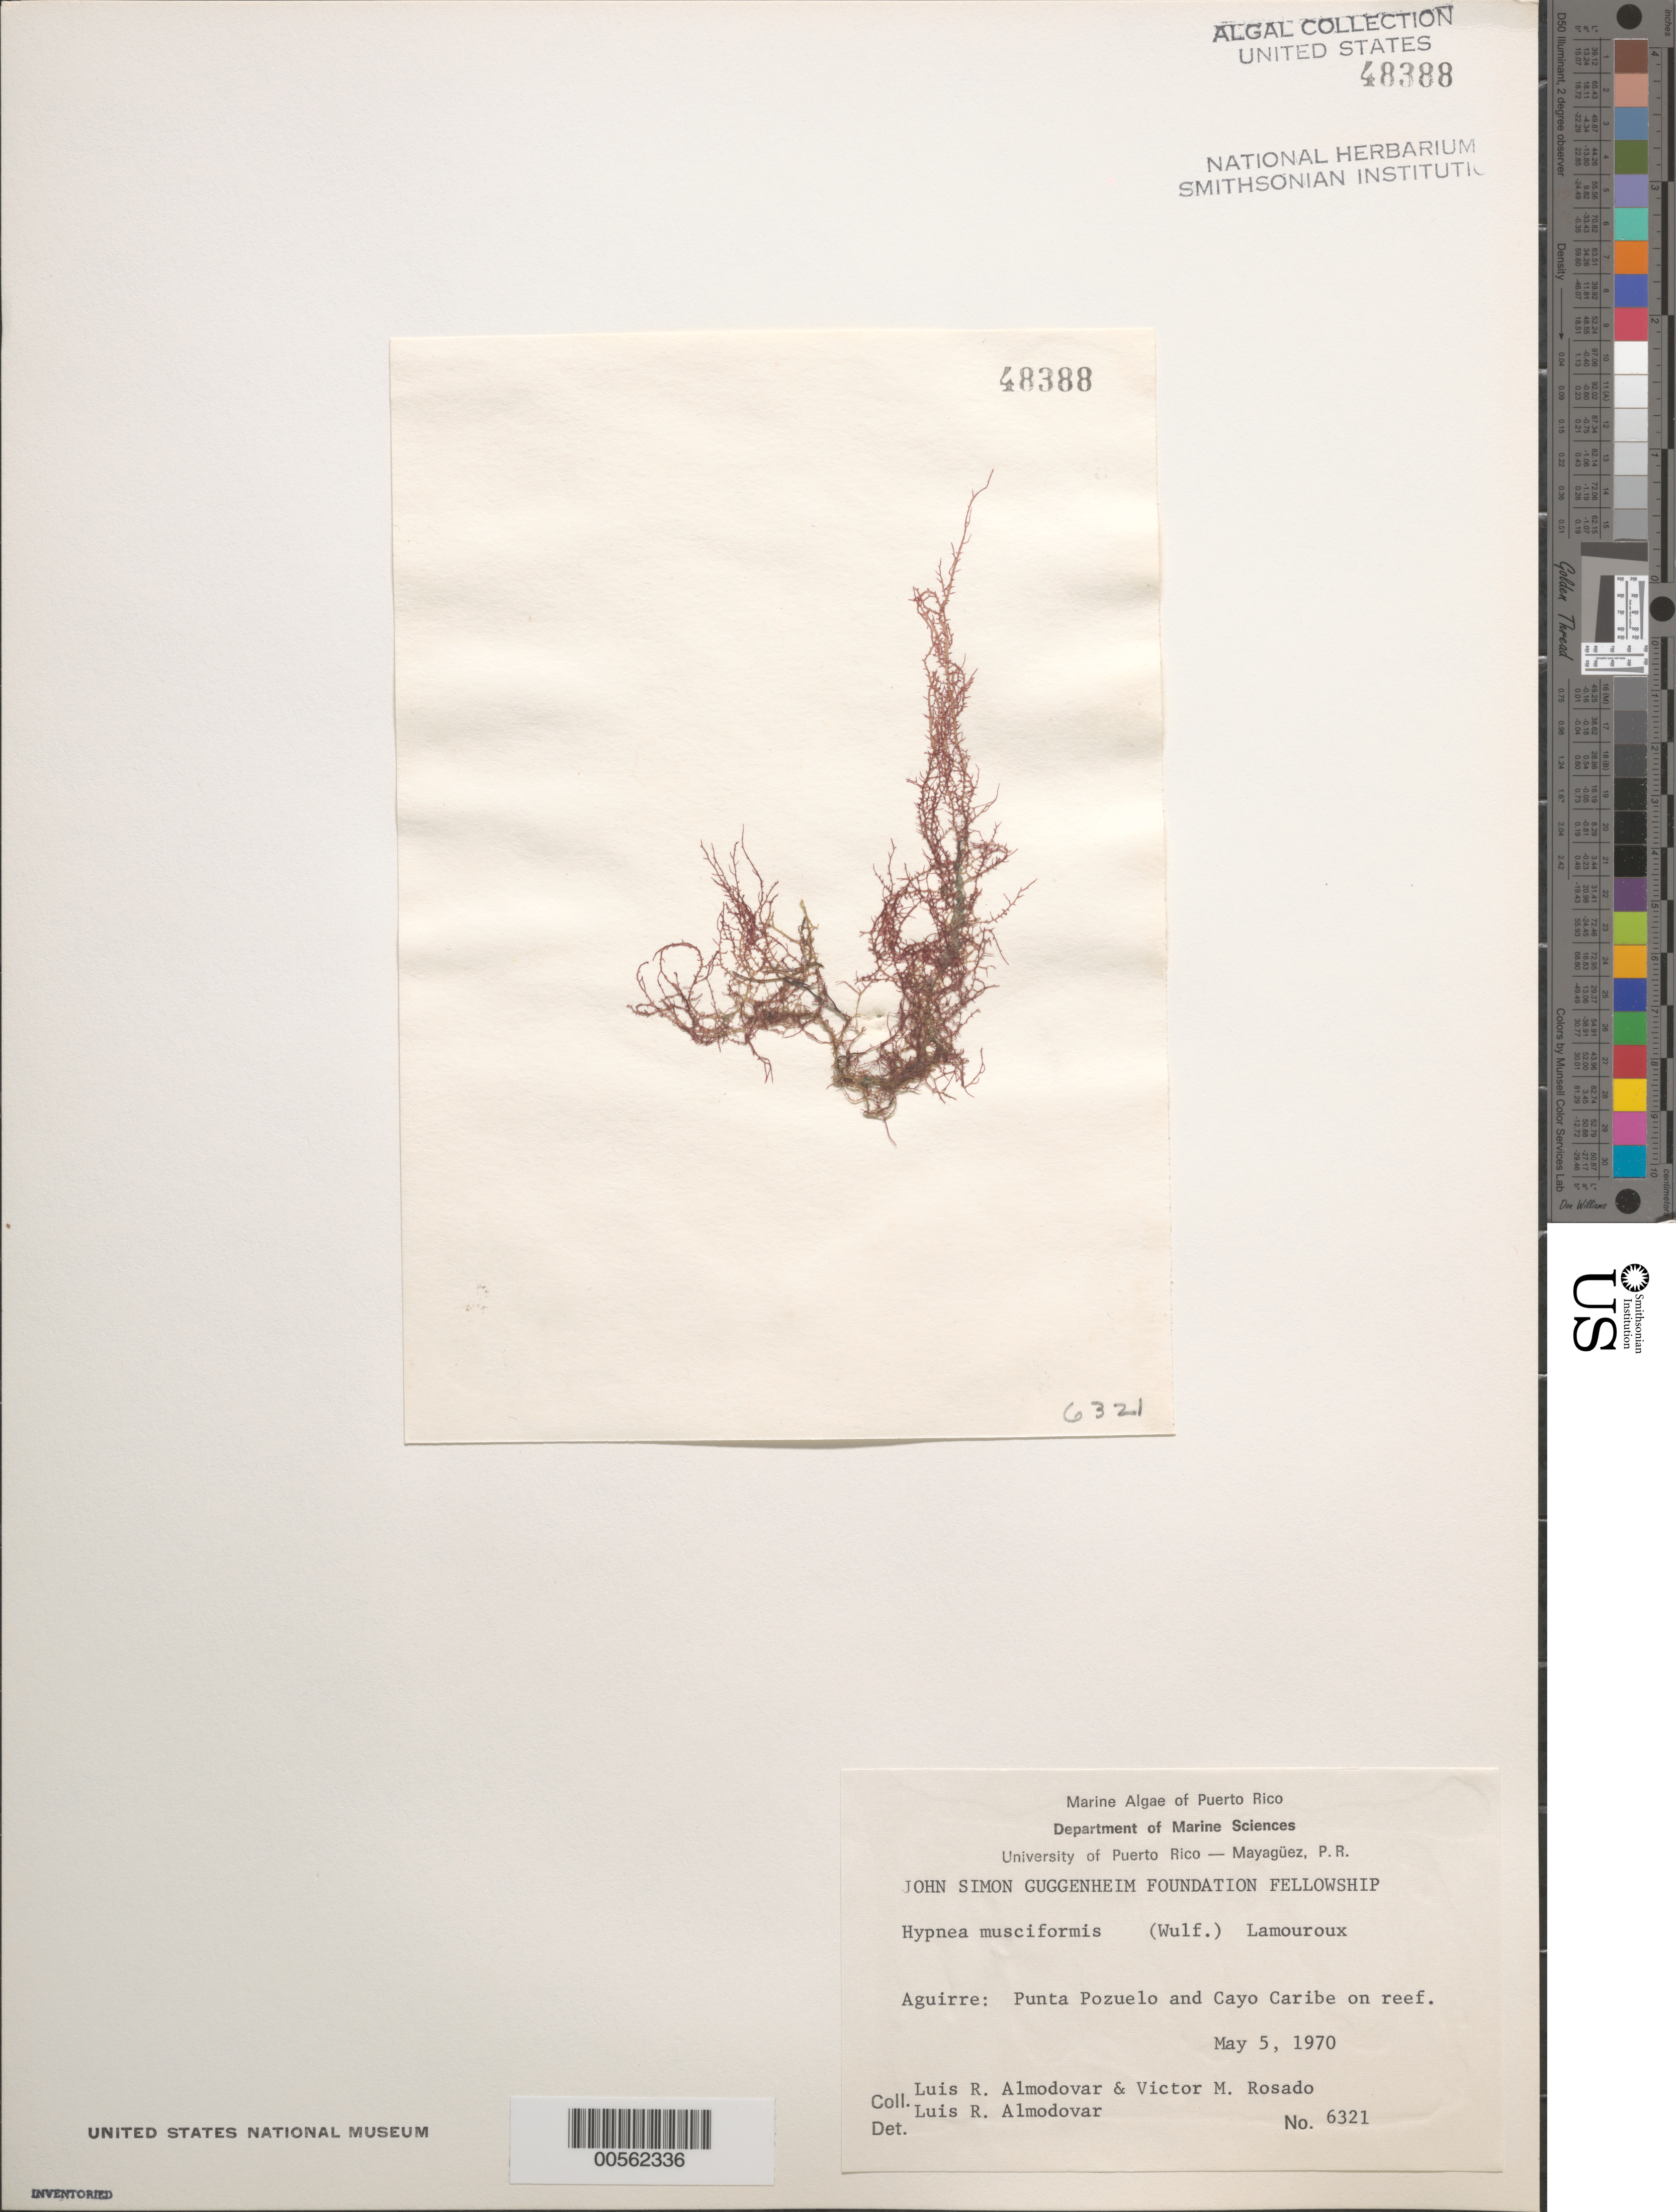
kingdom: Plantae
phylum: Rhodophyta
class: Florideophyceae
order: Gigartinales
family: Cystocloniaceae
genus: Hypnea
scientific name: Hypnea musciformis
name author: (Wulfen) J.V.Lamouroux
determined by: Almodovar, L. R.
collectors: L. Almodovar & V. Rosado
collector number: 6321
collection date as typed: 05 May 1970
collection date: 1970-05-05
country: Puerto Rico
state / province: Guayama / Salinas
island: Cayo Caribe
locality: Aguirre, Punta Pozuelo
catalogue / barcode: US 48388